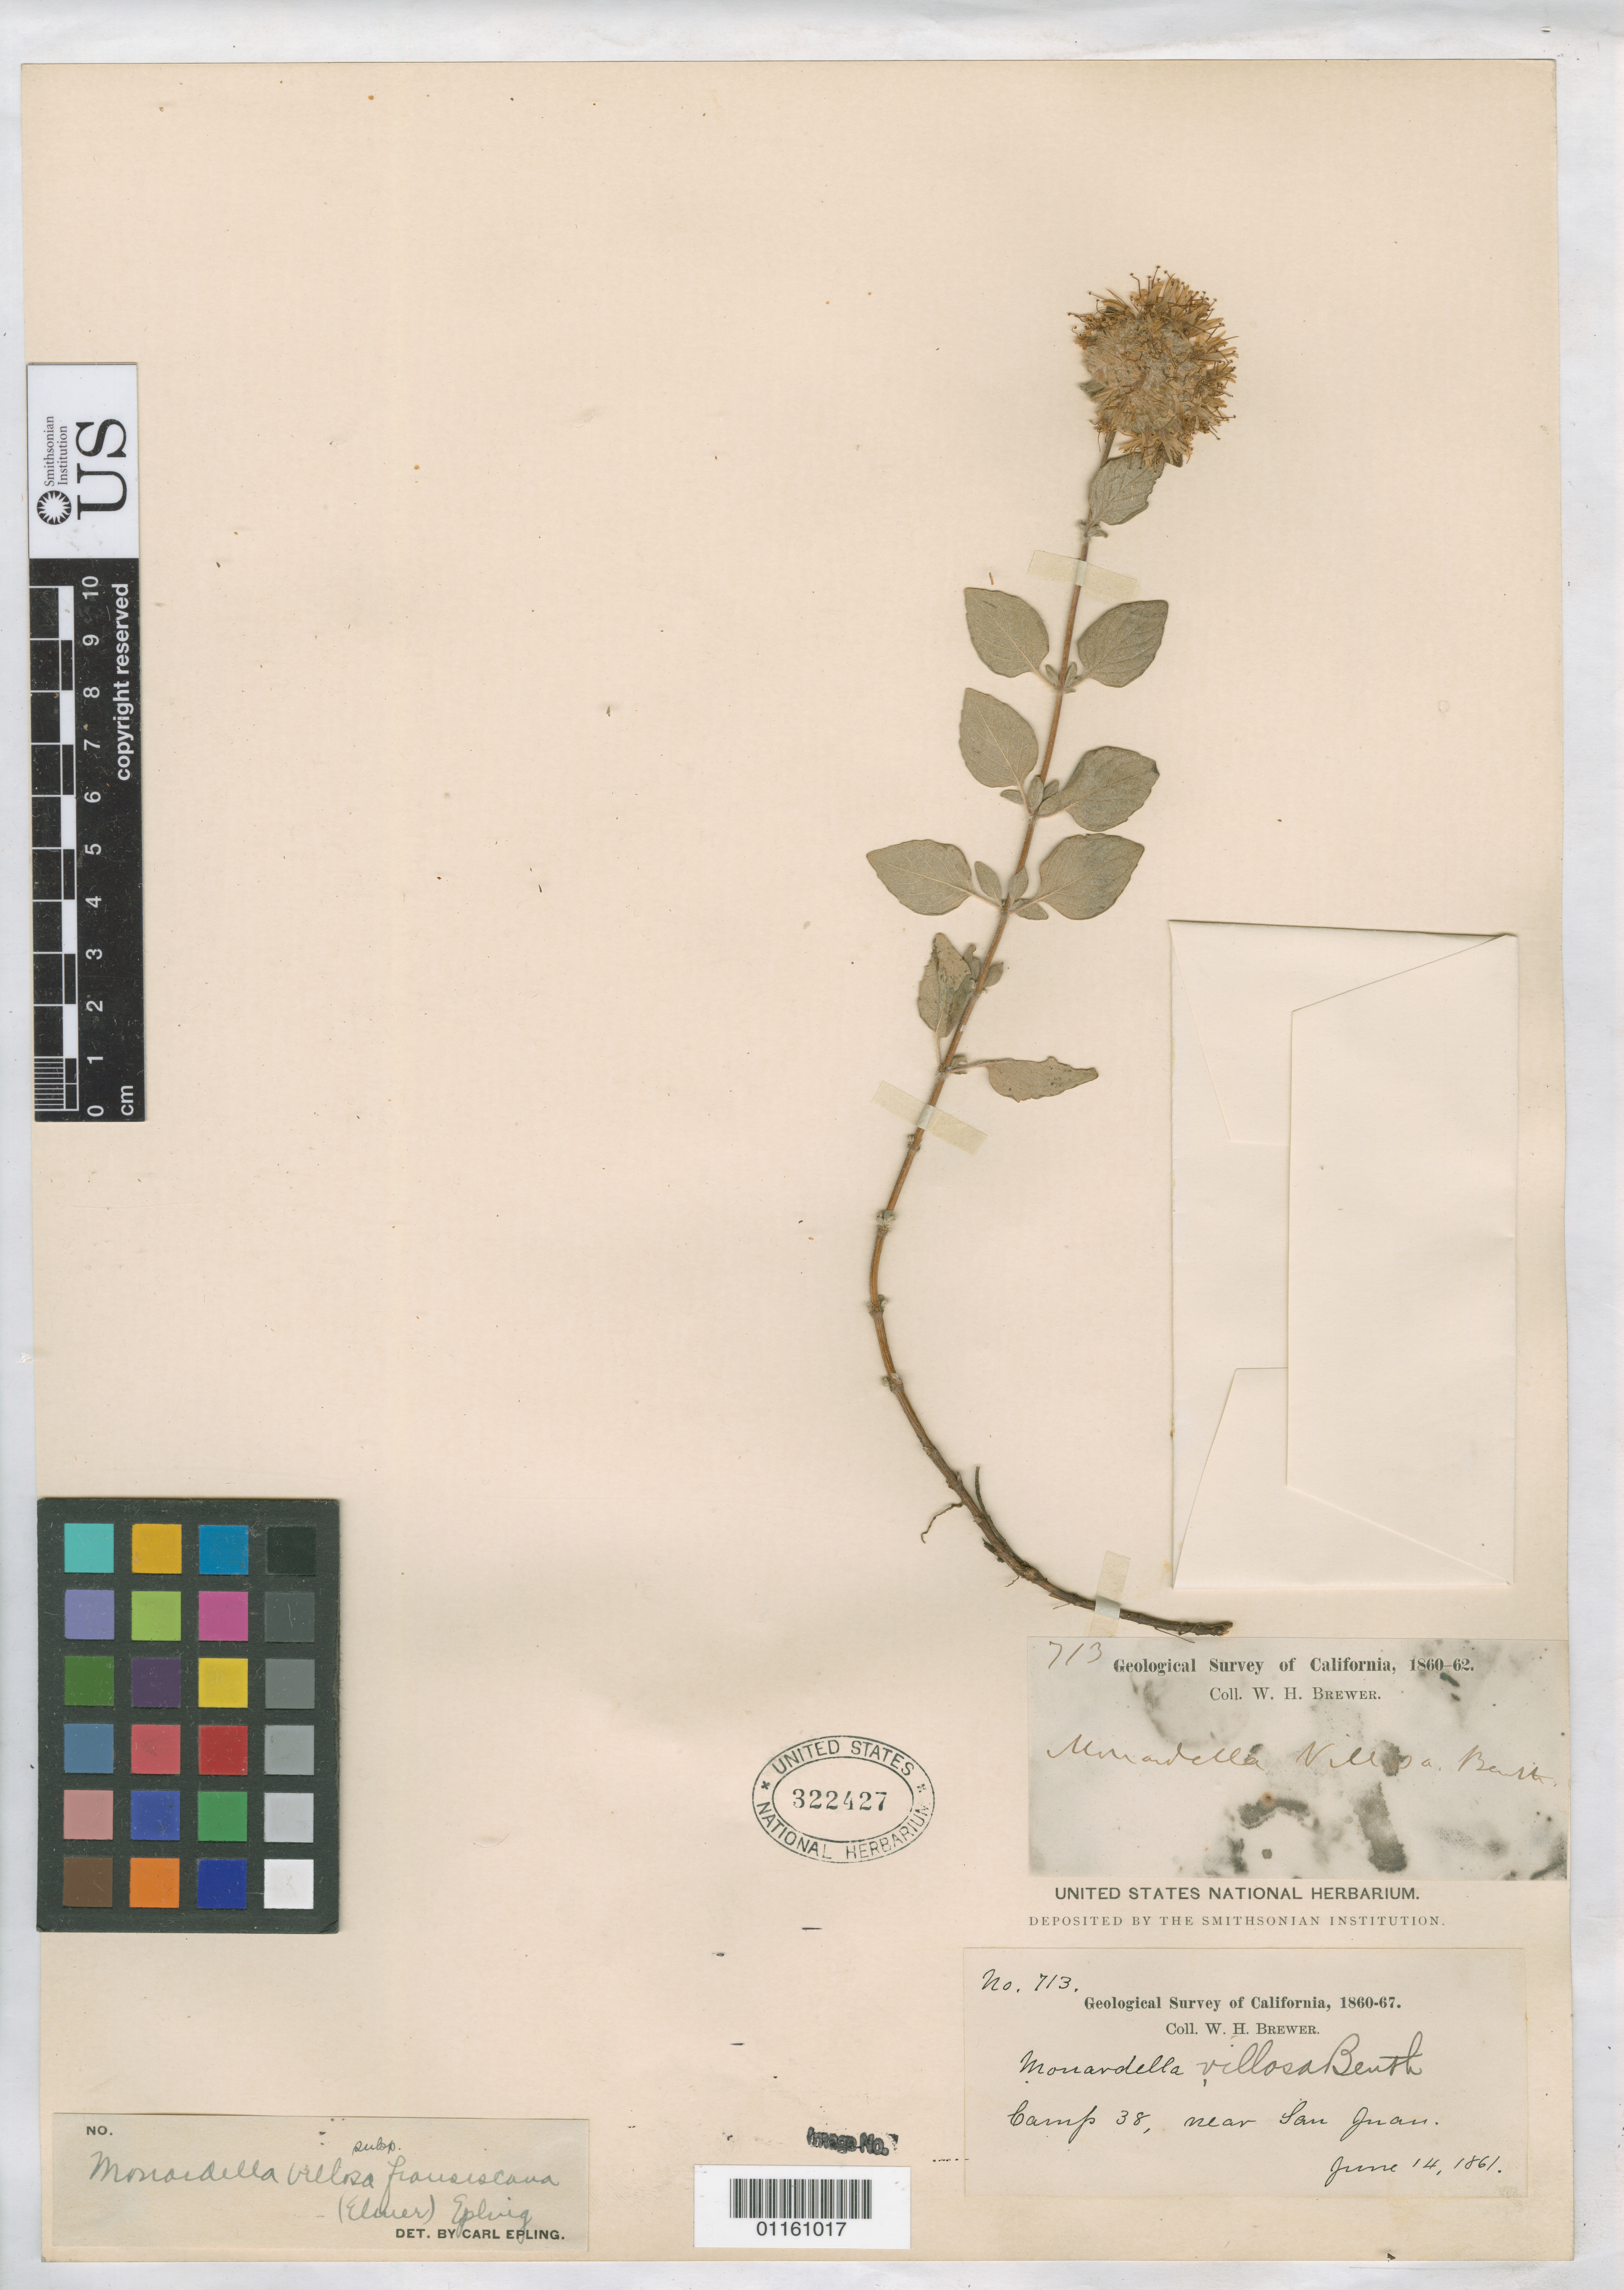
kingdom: Plantae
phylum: Tracheophyta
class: Magnoliopsida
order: Lamiales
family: Lamiaceae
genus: Monardella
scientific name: Monardella villosa subsp. fransiscana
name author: (Elmer) Jokerst.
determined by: Epling, C. C.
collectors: W. H. Brewer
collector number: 713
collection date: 1861-06-14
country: United States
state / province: California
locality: Camp 38, near San Juan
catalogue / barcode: US 322427